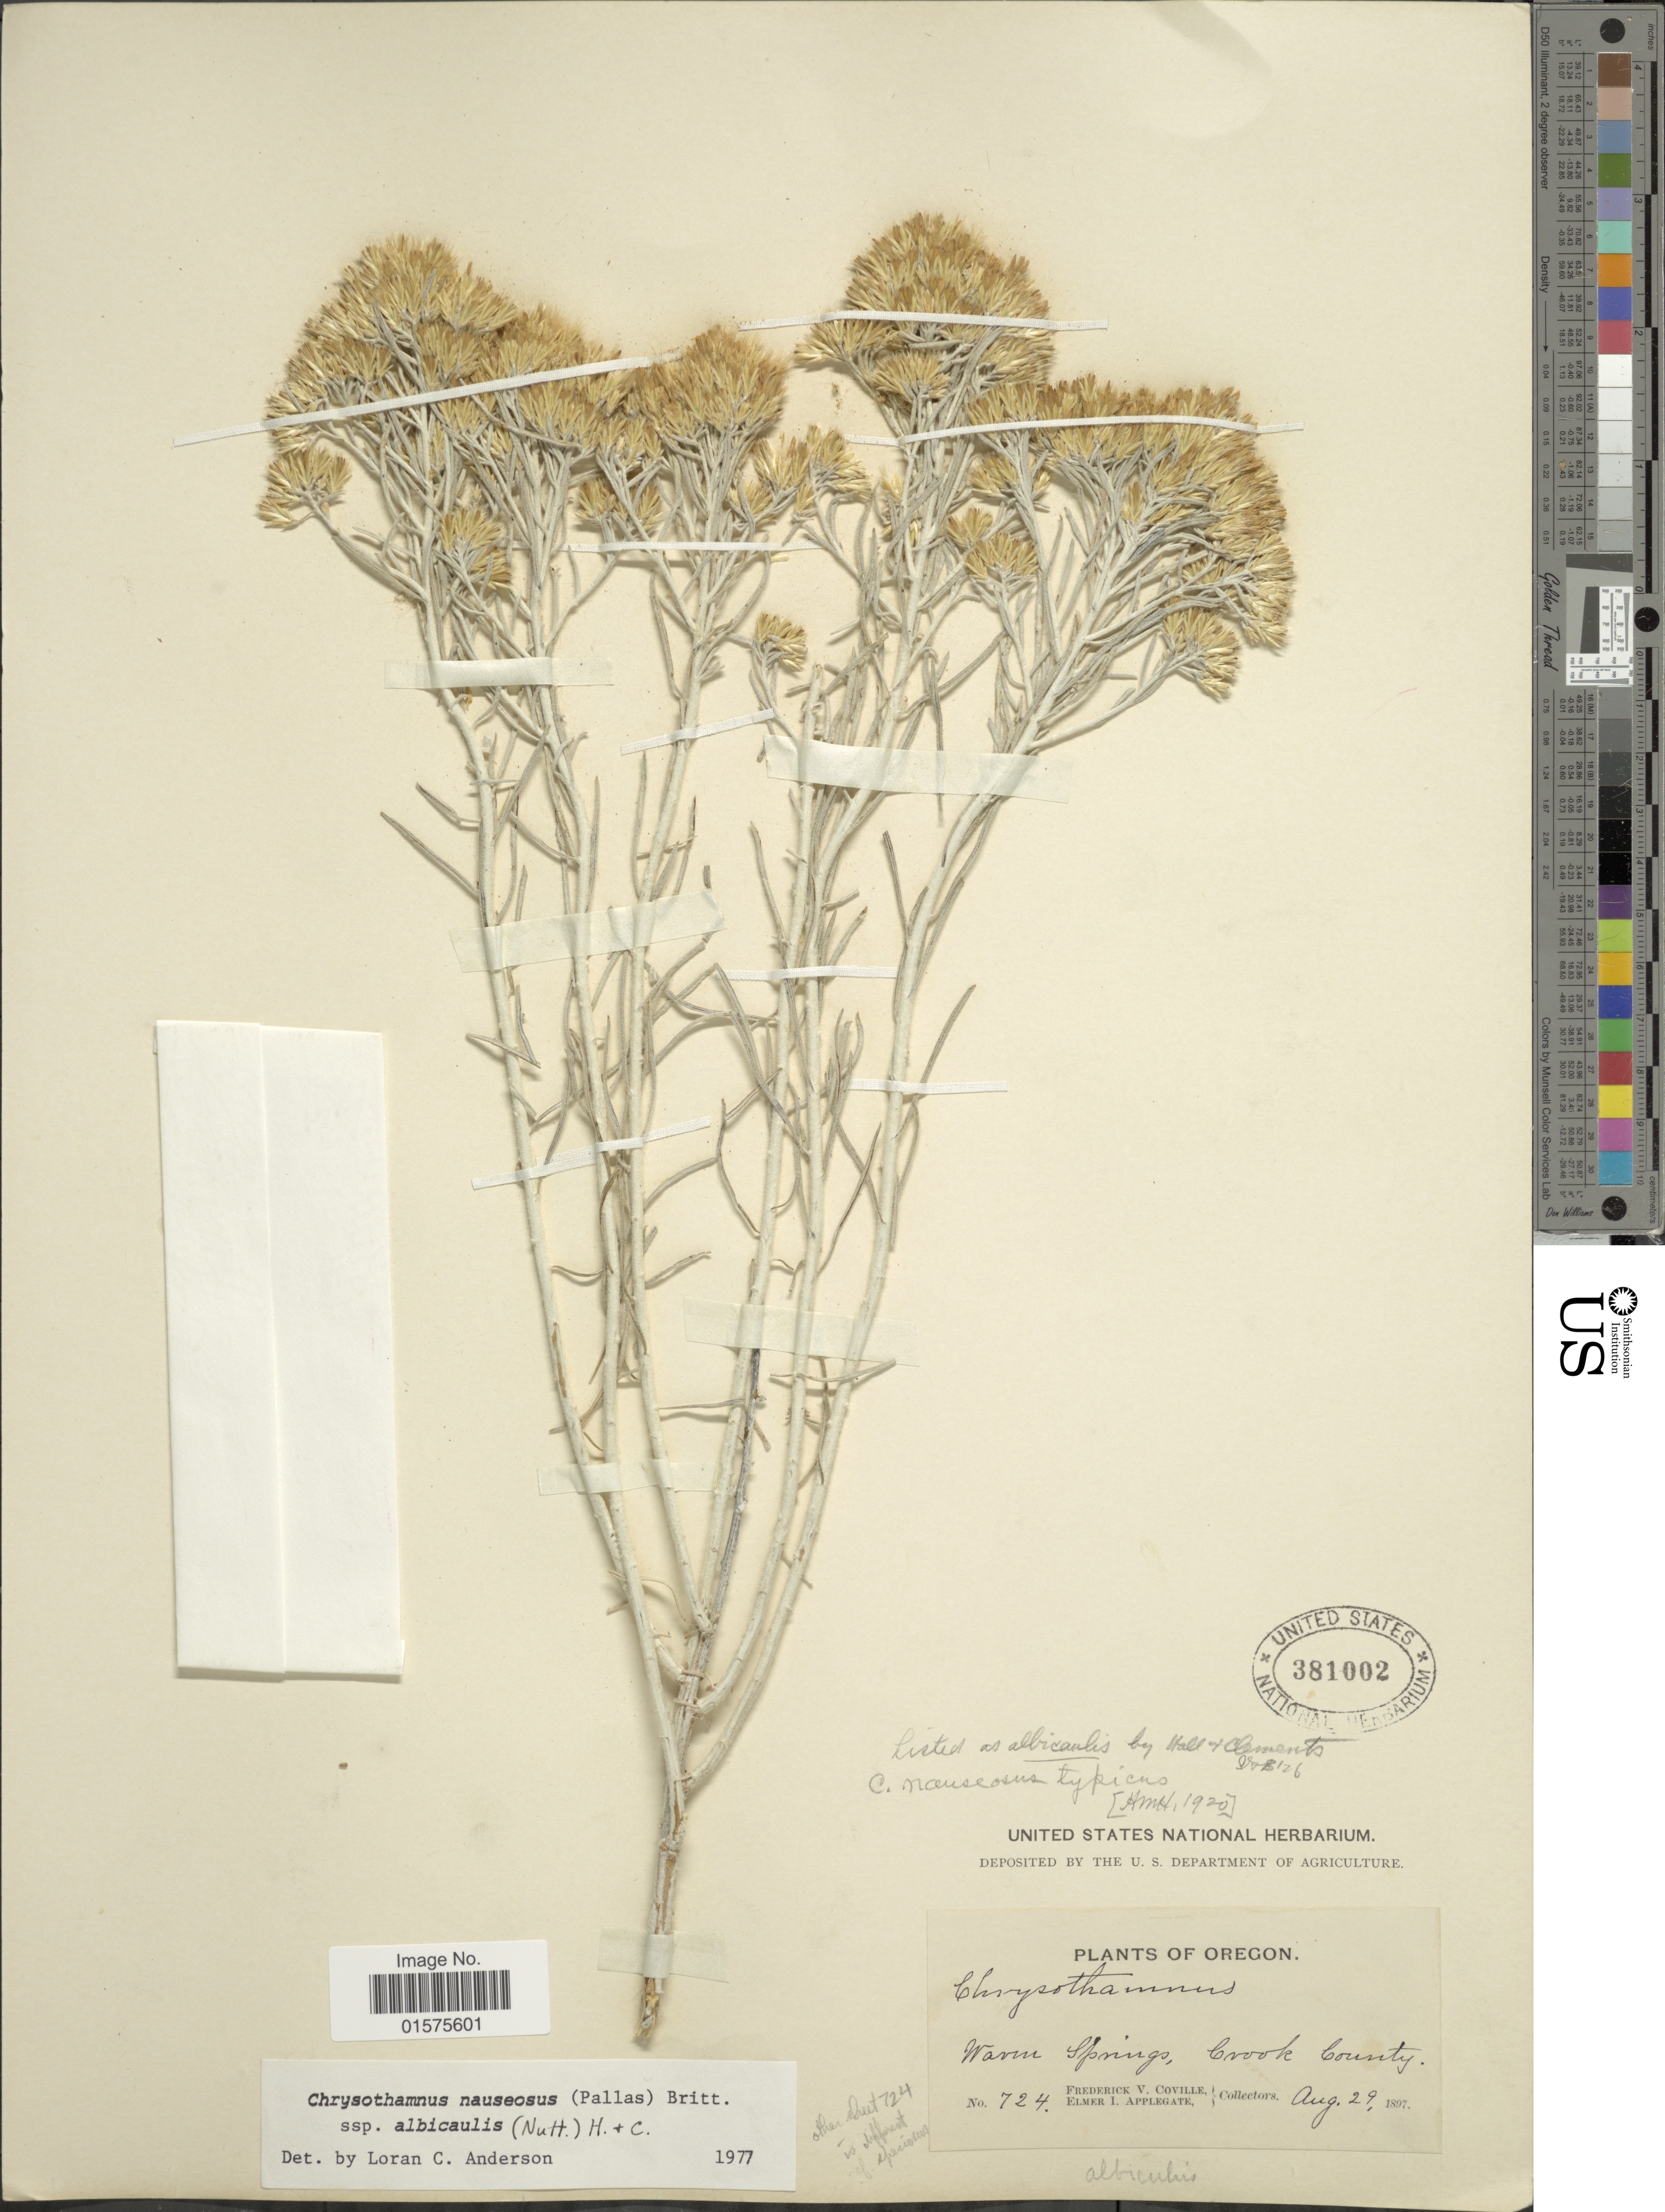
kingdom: Plantae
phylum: Tracheophyta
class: Magnoliopsida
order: Asterales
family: Asteraceae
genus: Ericameria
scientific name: Ericameria nauseosa var. speciosa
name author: (Nutt.) G.L. Nesom & G.I. Baird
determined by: Urbatsch, Lowell E., Curator (LSU), Louisiana State University (UNITED STATES)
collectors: F. V. Coville & E. I. Applegate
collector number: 724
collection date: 1897-08-29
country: United States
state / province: Oregon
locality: Warm Springs, Crook County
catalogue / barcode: US 381002